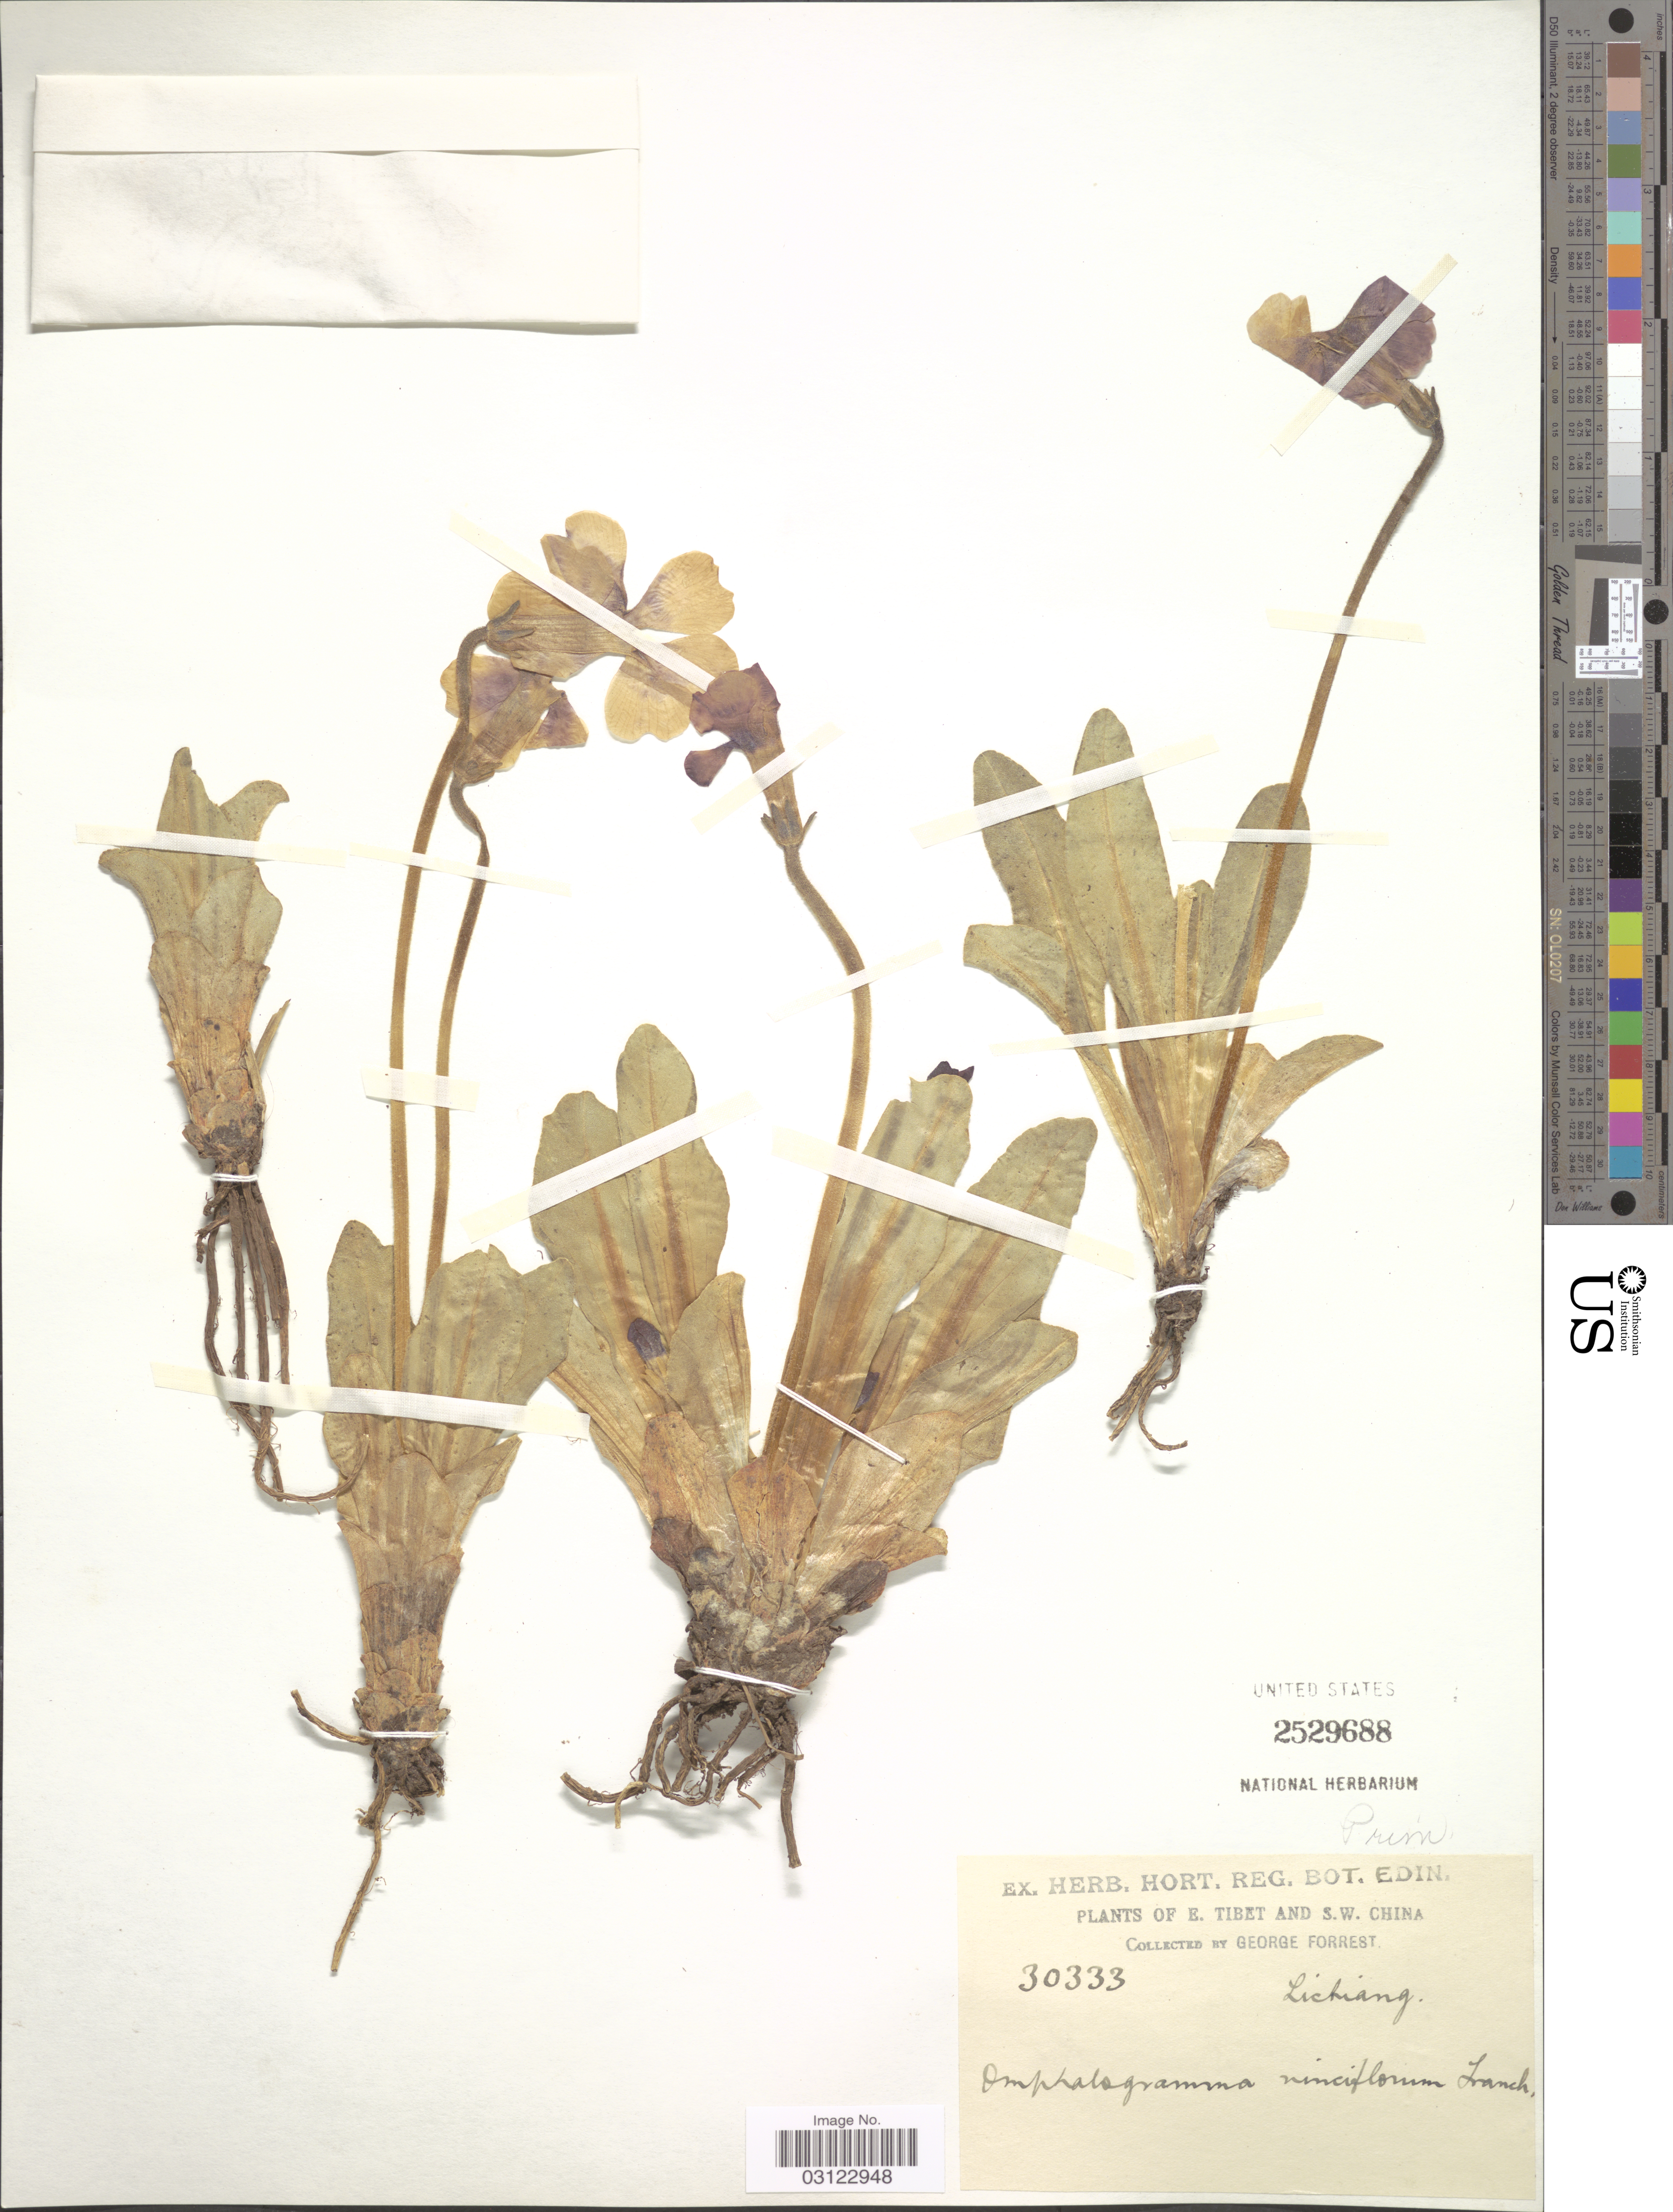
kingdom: Plantae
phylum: Tracheophyta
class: Magnoliopsida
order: Ericales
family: Primulaceae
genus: Omphalogramma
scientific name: Omphalogramma vinciflorum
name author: (Franch.) Franch.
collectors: G. Forrest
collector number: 30333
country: China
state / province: Xizang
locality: E. Tibet and S.W. China. Lichiang.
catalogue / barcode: US 2529688